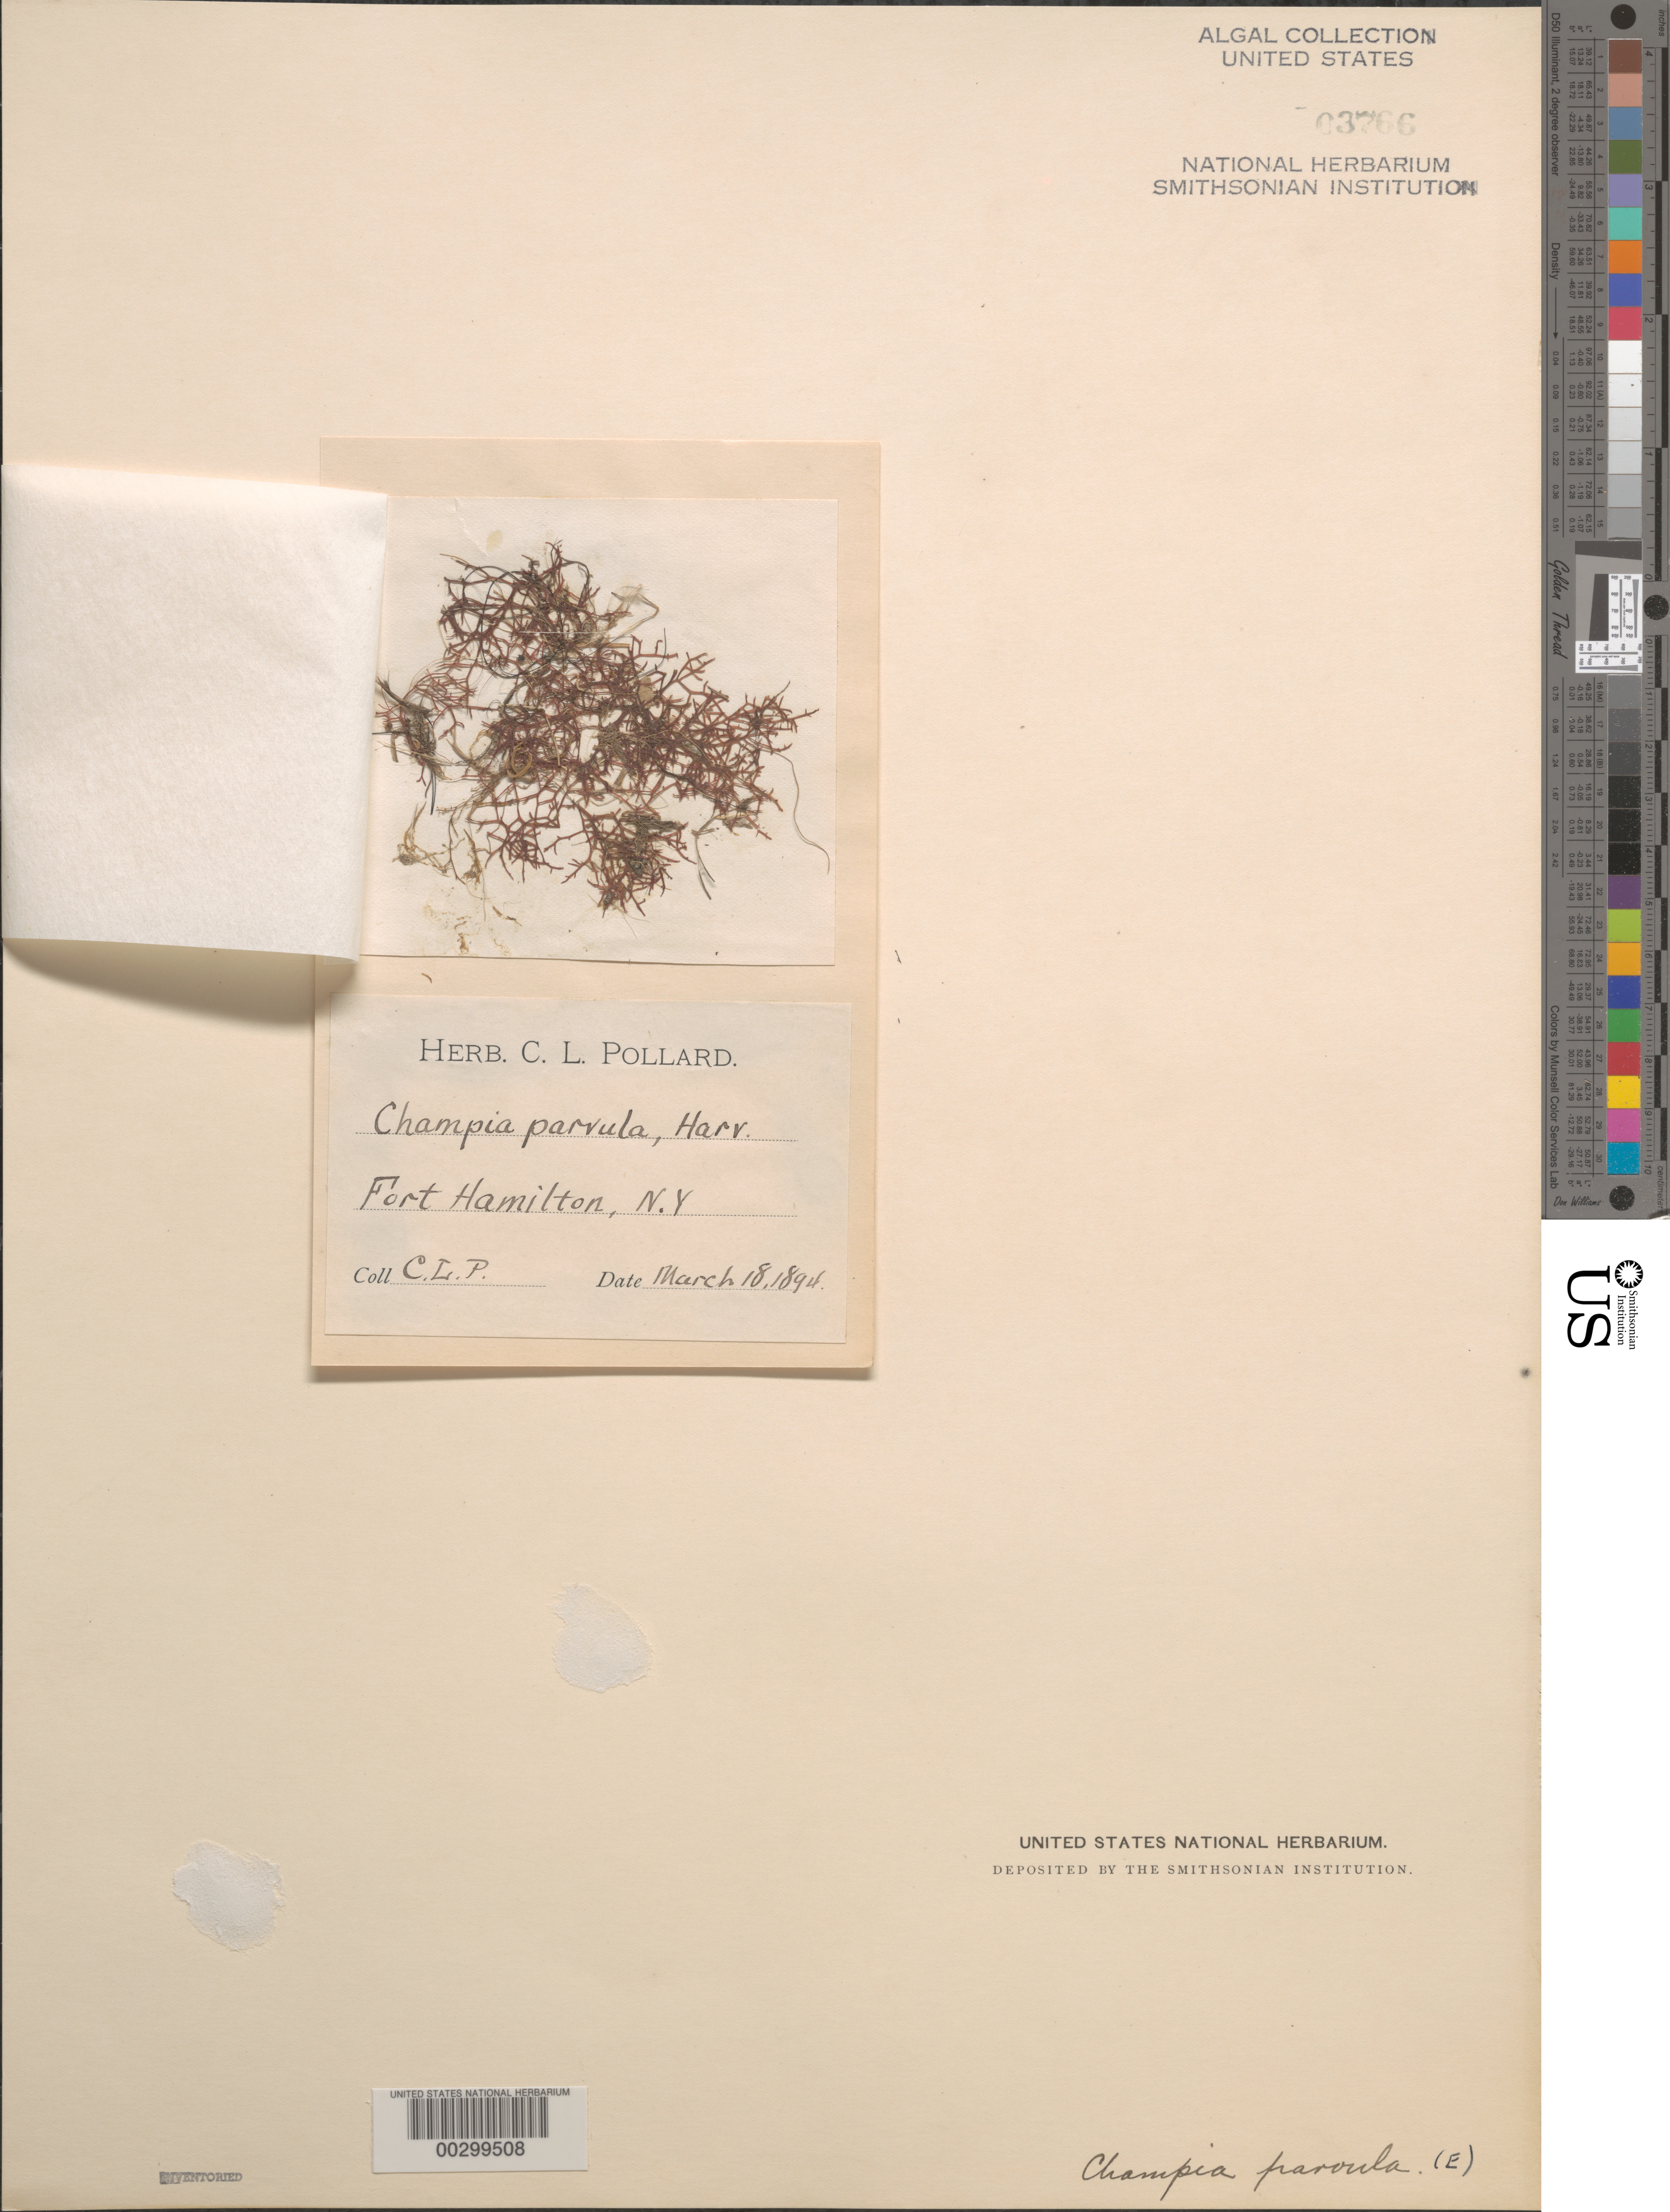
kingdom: Plantae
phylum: Rhodophyta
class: Florideophyceae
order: Rhodymeniales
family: Champiaceae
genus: Champia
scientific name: Champia parvula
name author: (C. Agardh) Harv.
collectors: C. L. Pollard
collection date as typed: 18 Mar 1894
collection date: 1894-03-18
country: United States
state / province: New York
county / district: Kings County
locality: Fort Hamilton, Brooklyn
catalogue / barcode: US 3766